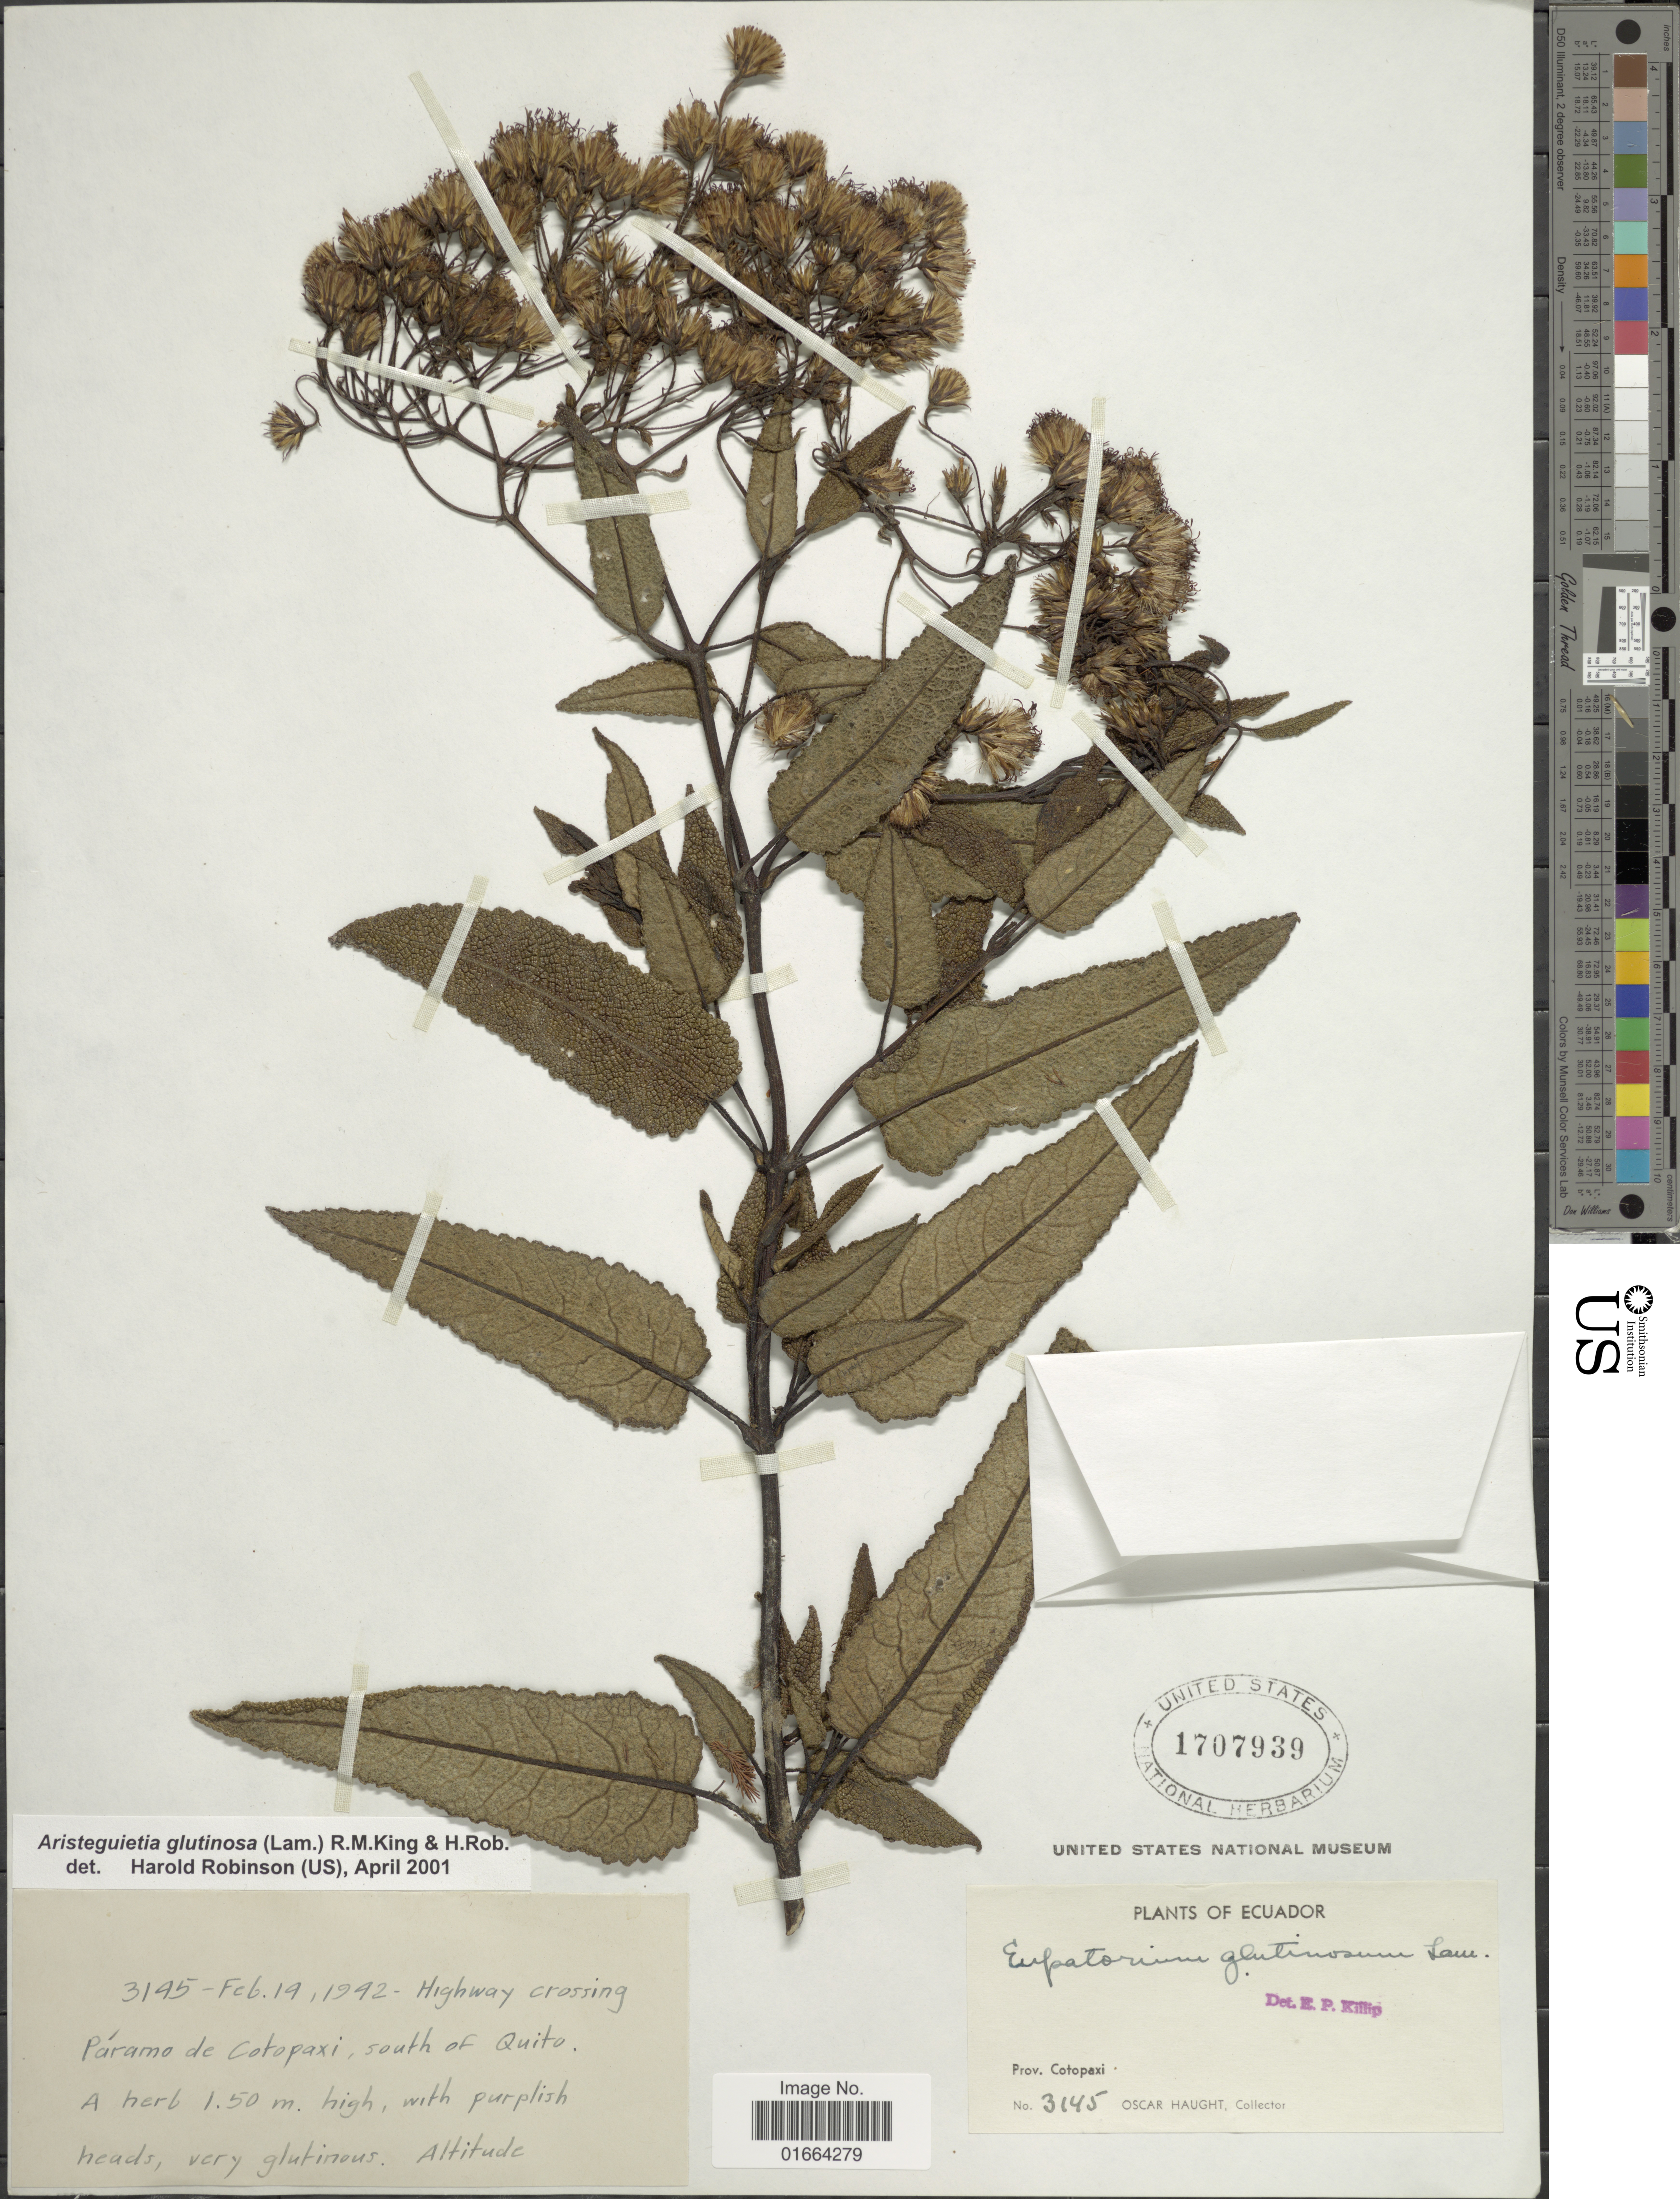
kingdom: Plantae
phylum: Tracheophyta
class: Magnoliopsida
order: Asterales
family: Asteraceae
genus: Aristeguietia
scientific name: Aristeguietia glutinosa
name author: (Lam.) R.M. King & H. Rob.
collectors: O. Haught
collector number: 3145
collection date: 1942-02-19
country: Ecuador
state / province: Cotopaxi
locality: Highway crossing Páramo de Cotopaxi, south of Quito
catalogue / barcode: US 1707939